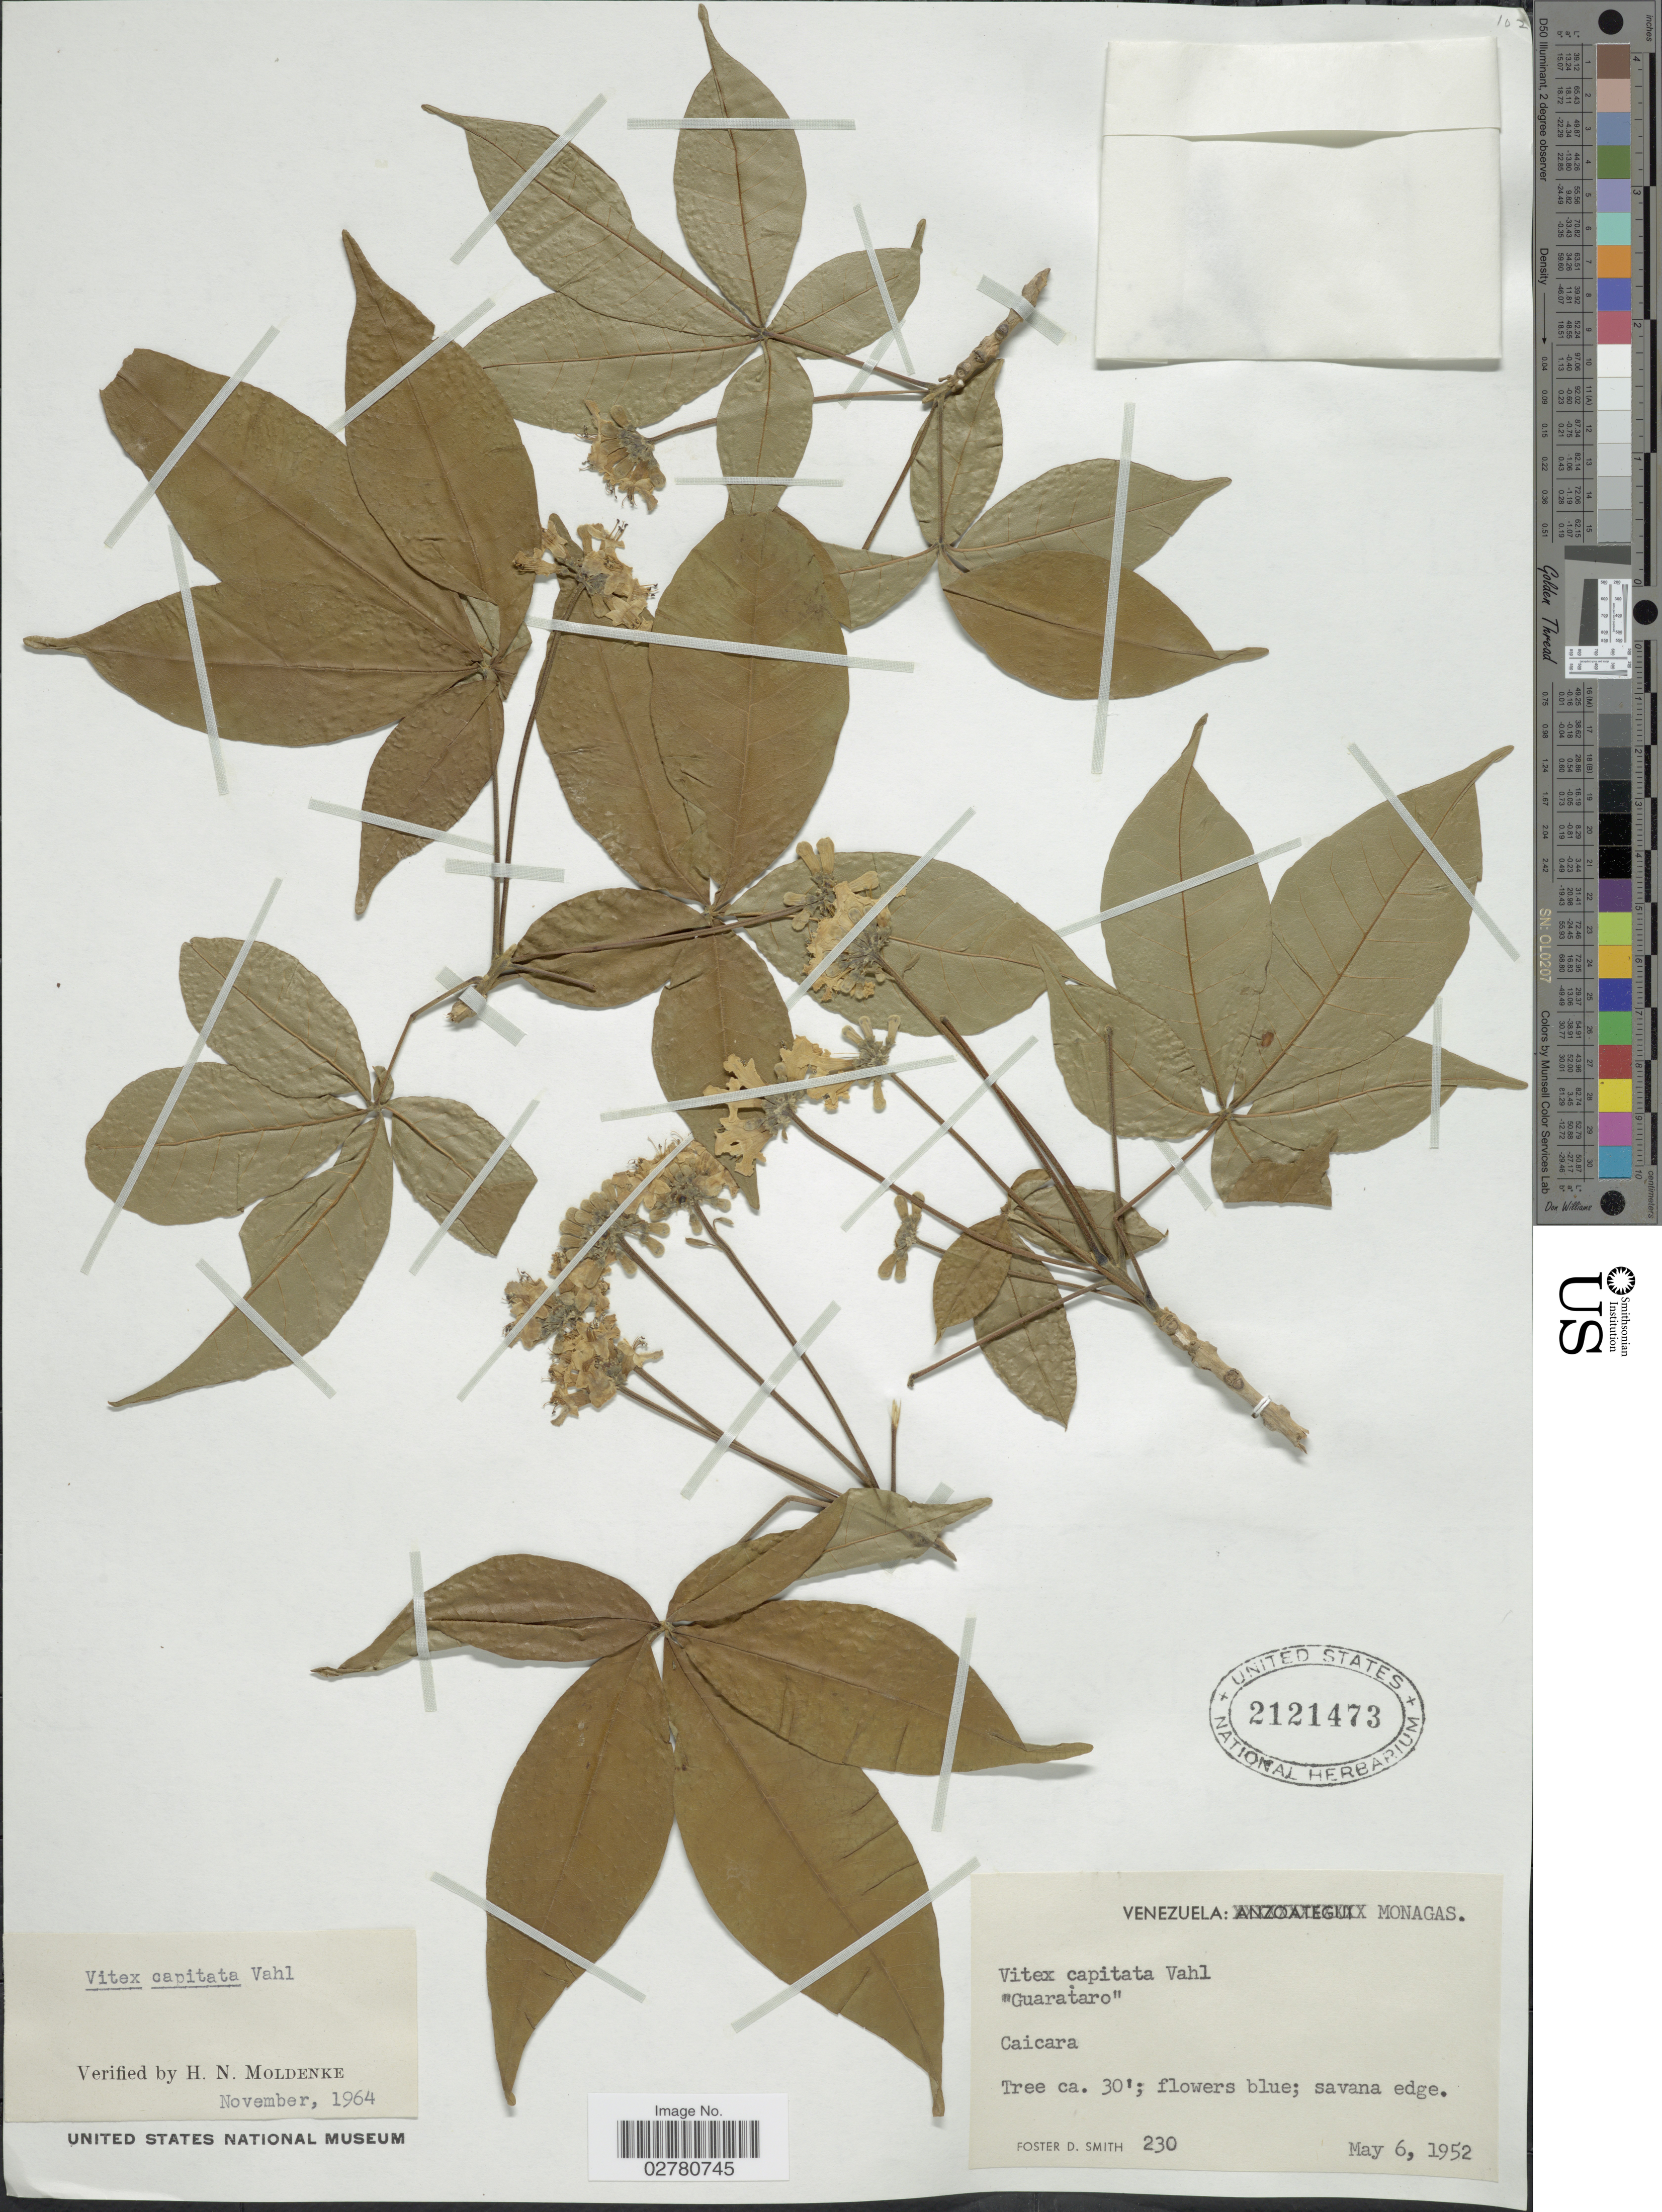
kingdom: Plantae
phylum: Tracheophyta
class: Magnoliopsida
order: Lamiales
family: Lamiaceae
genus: Vitex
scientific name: Vitex capitata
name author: Vahl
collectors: F. Smith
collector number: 230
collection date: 1952-05-06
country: Venezuela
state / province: Monagas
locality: Guarataro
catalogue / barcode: US 2121473